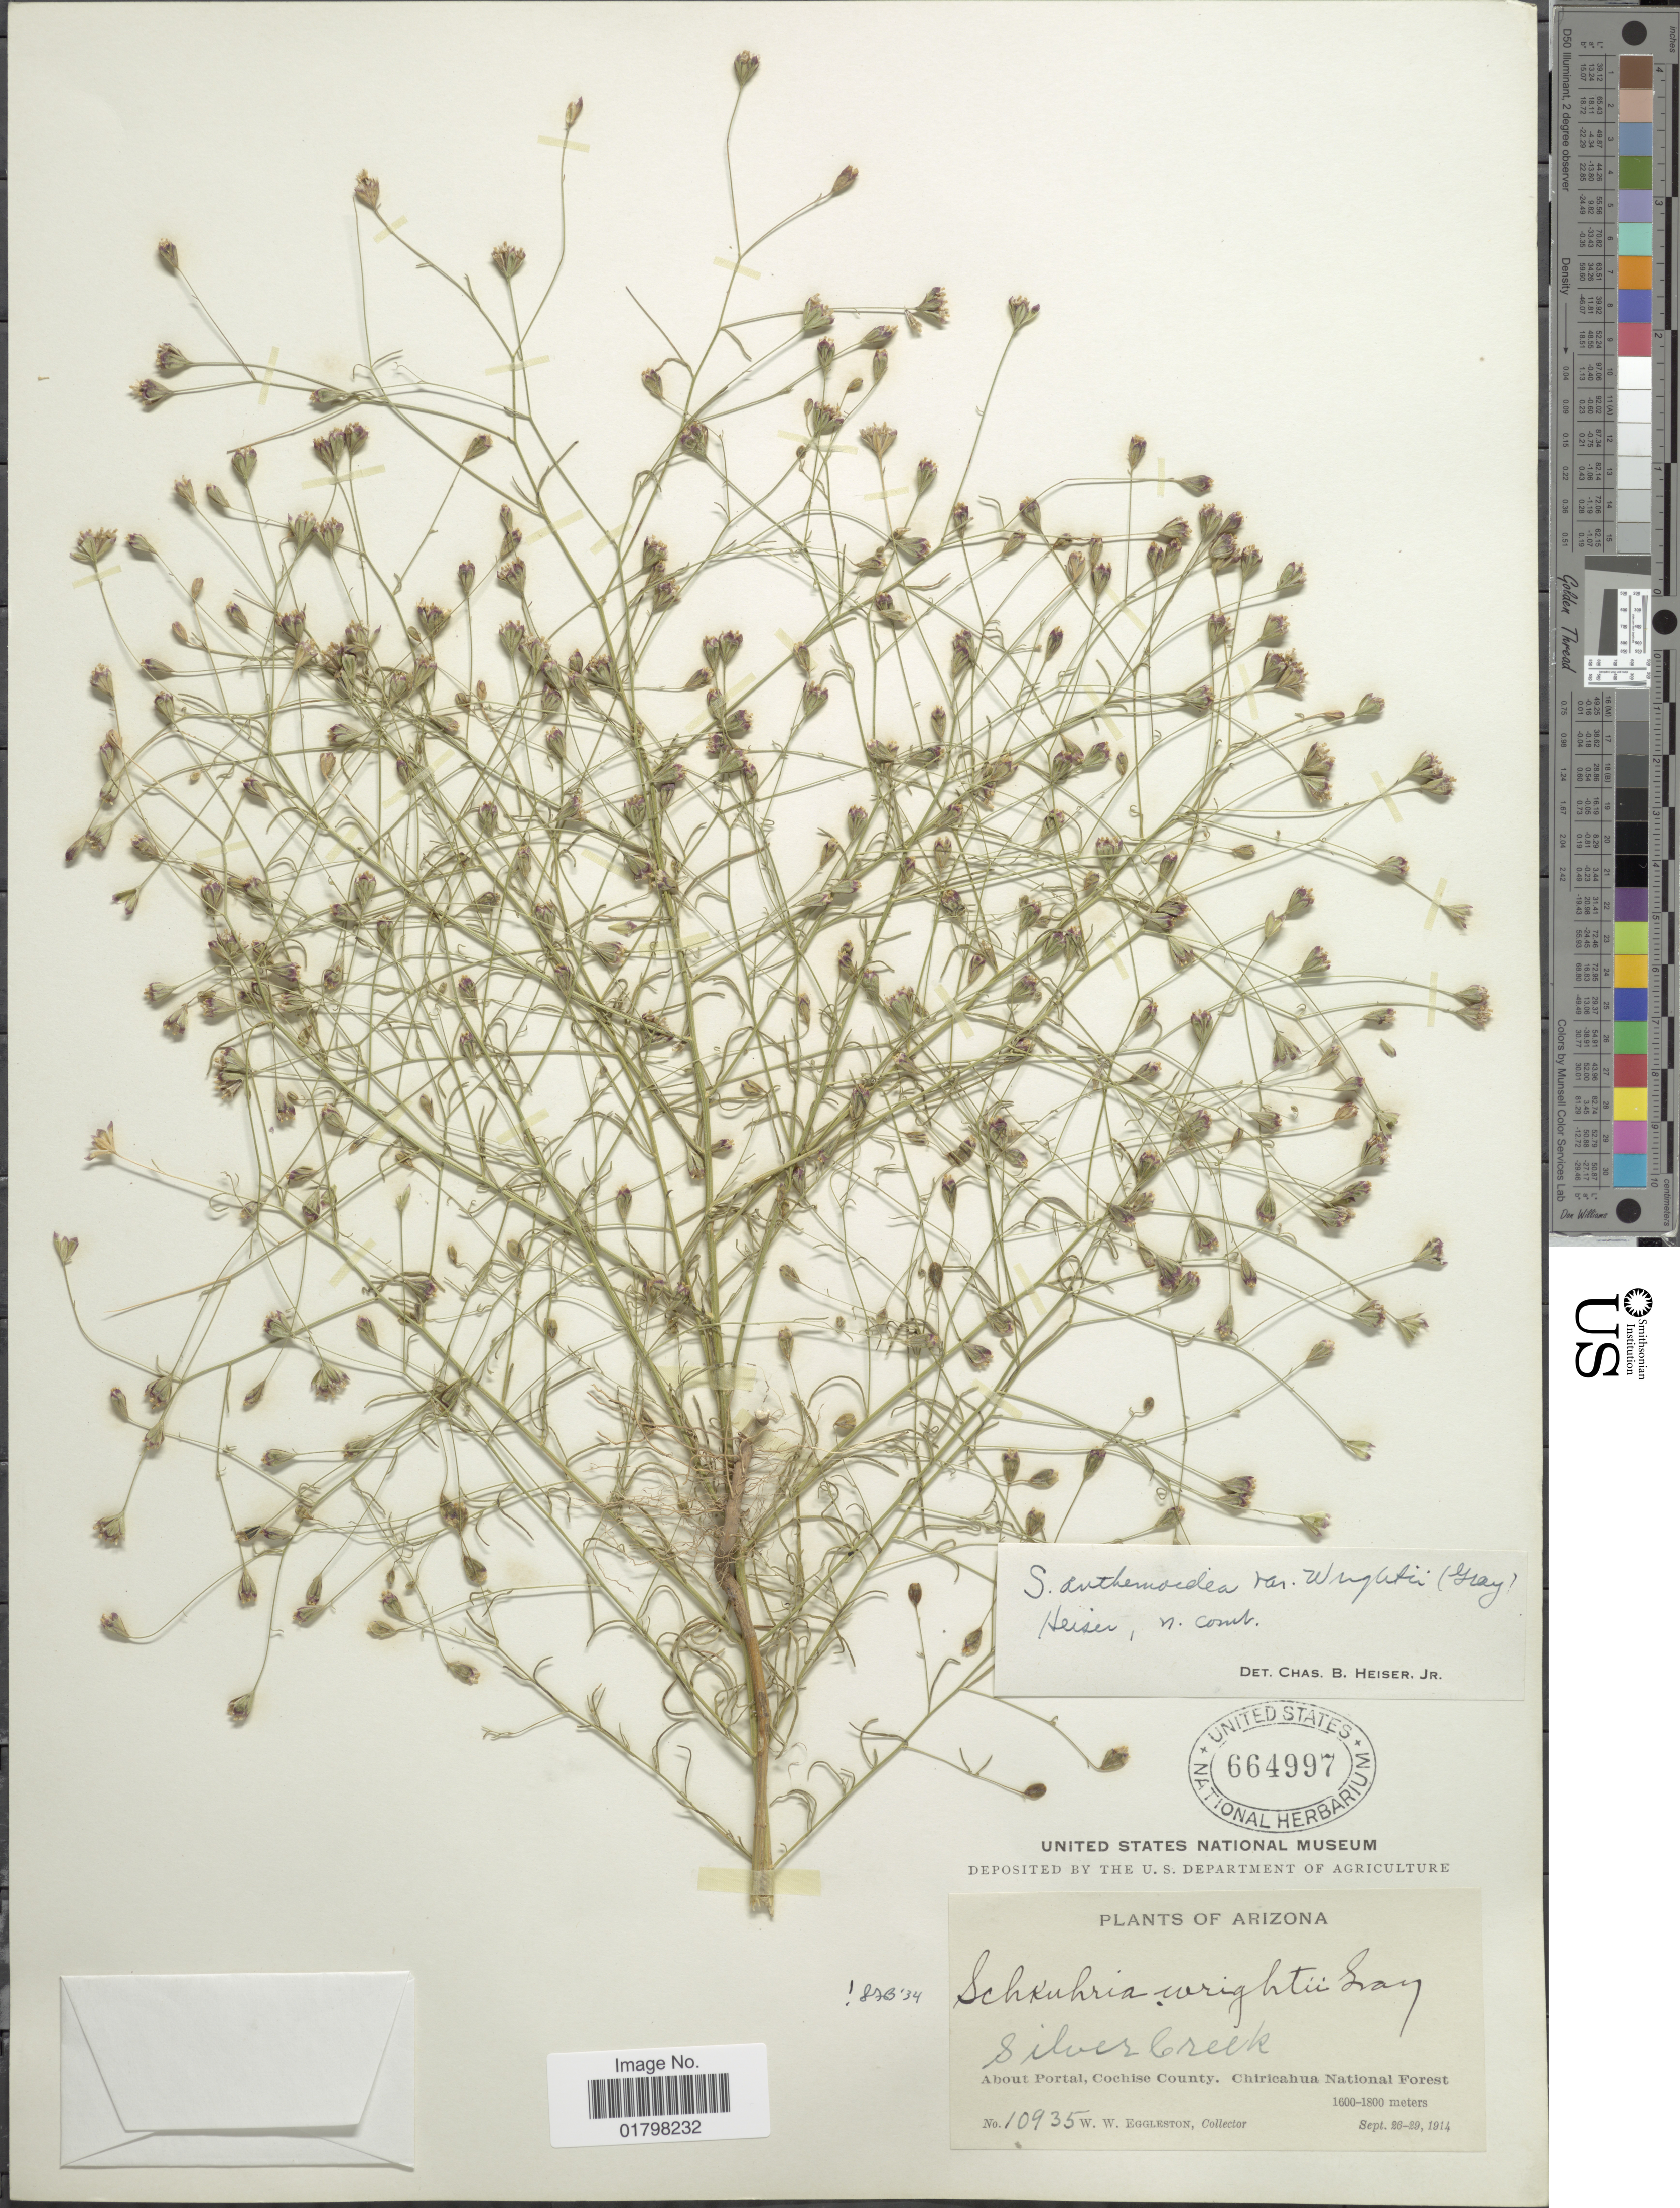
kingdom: Plantae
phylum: Tracheophyta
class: Magnoliopsida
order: Asterales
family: Asteraceae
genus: Schkuhria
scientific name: Schkuhria wislizeni var. wrightii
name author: (A. Gray) S.F. Blake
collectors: W. W. Eggleston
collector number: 10935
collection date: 1914-09-26/1914-09-29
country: United States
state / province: Arizona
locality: Silver Creek. About Portal, Cochise County, Chiricahua National Forest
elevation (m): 1600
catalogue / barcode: US 664997